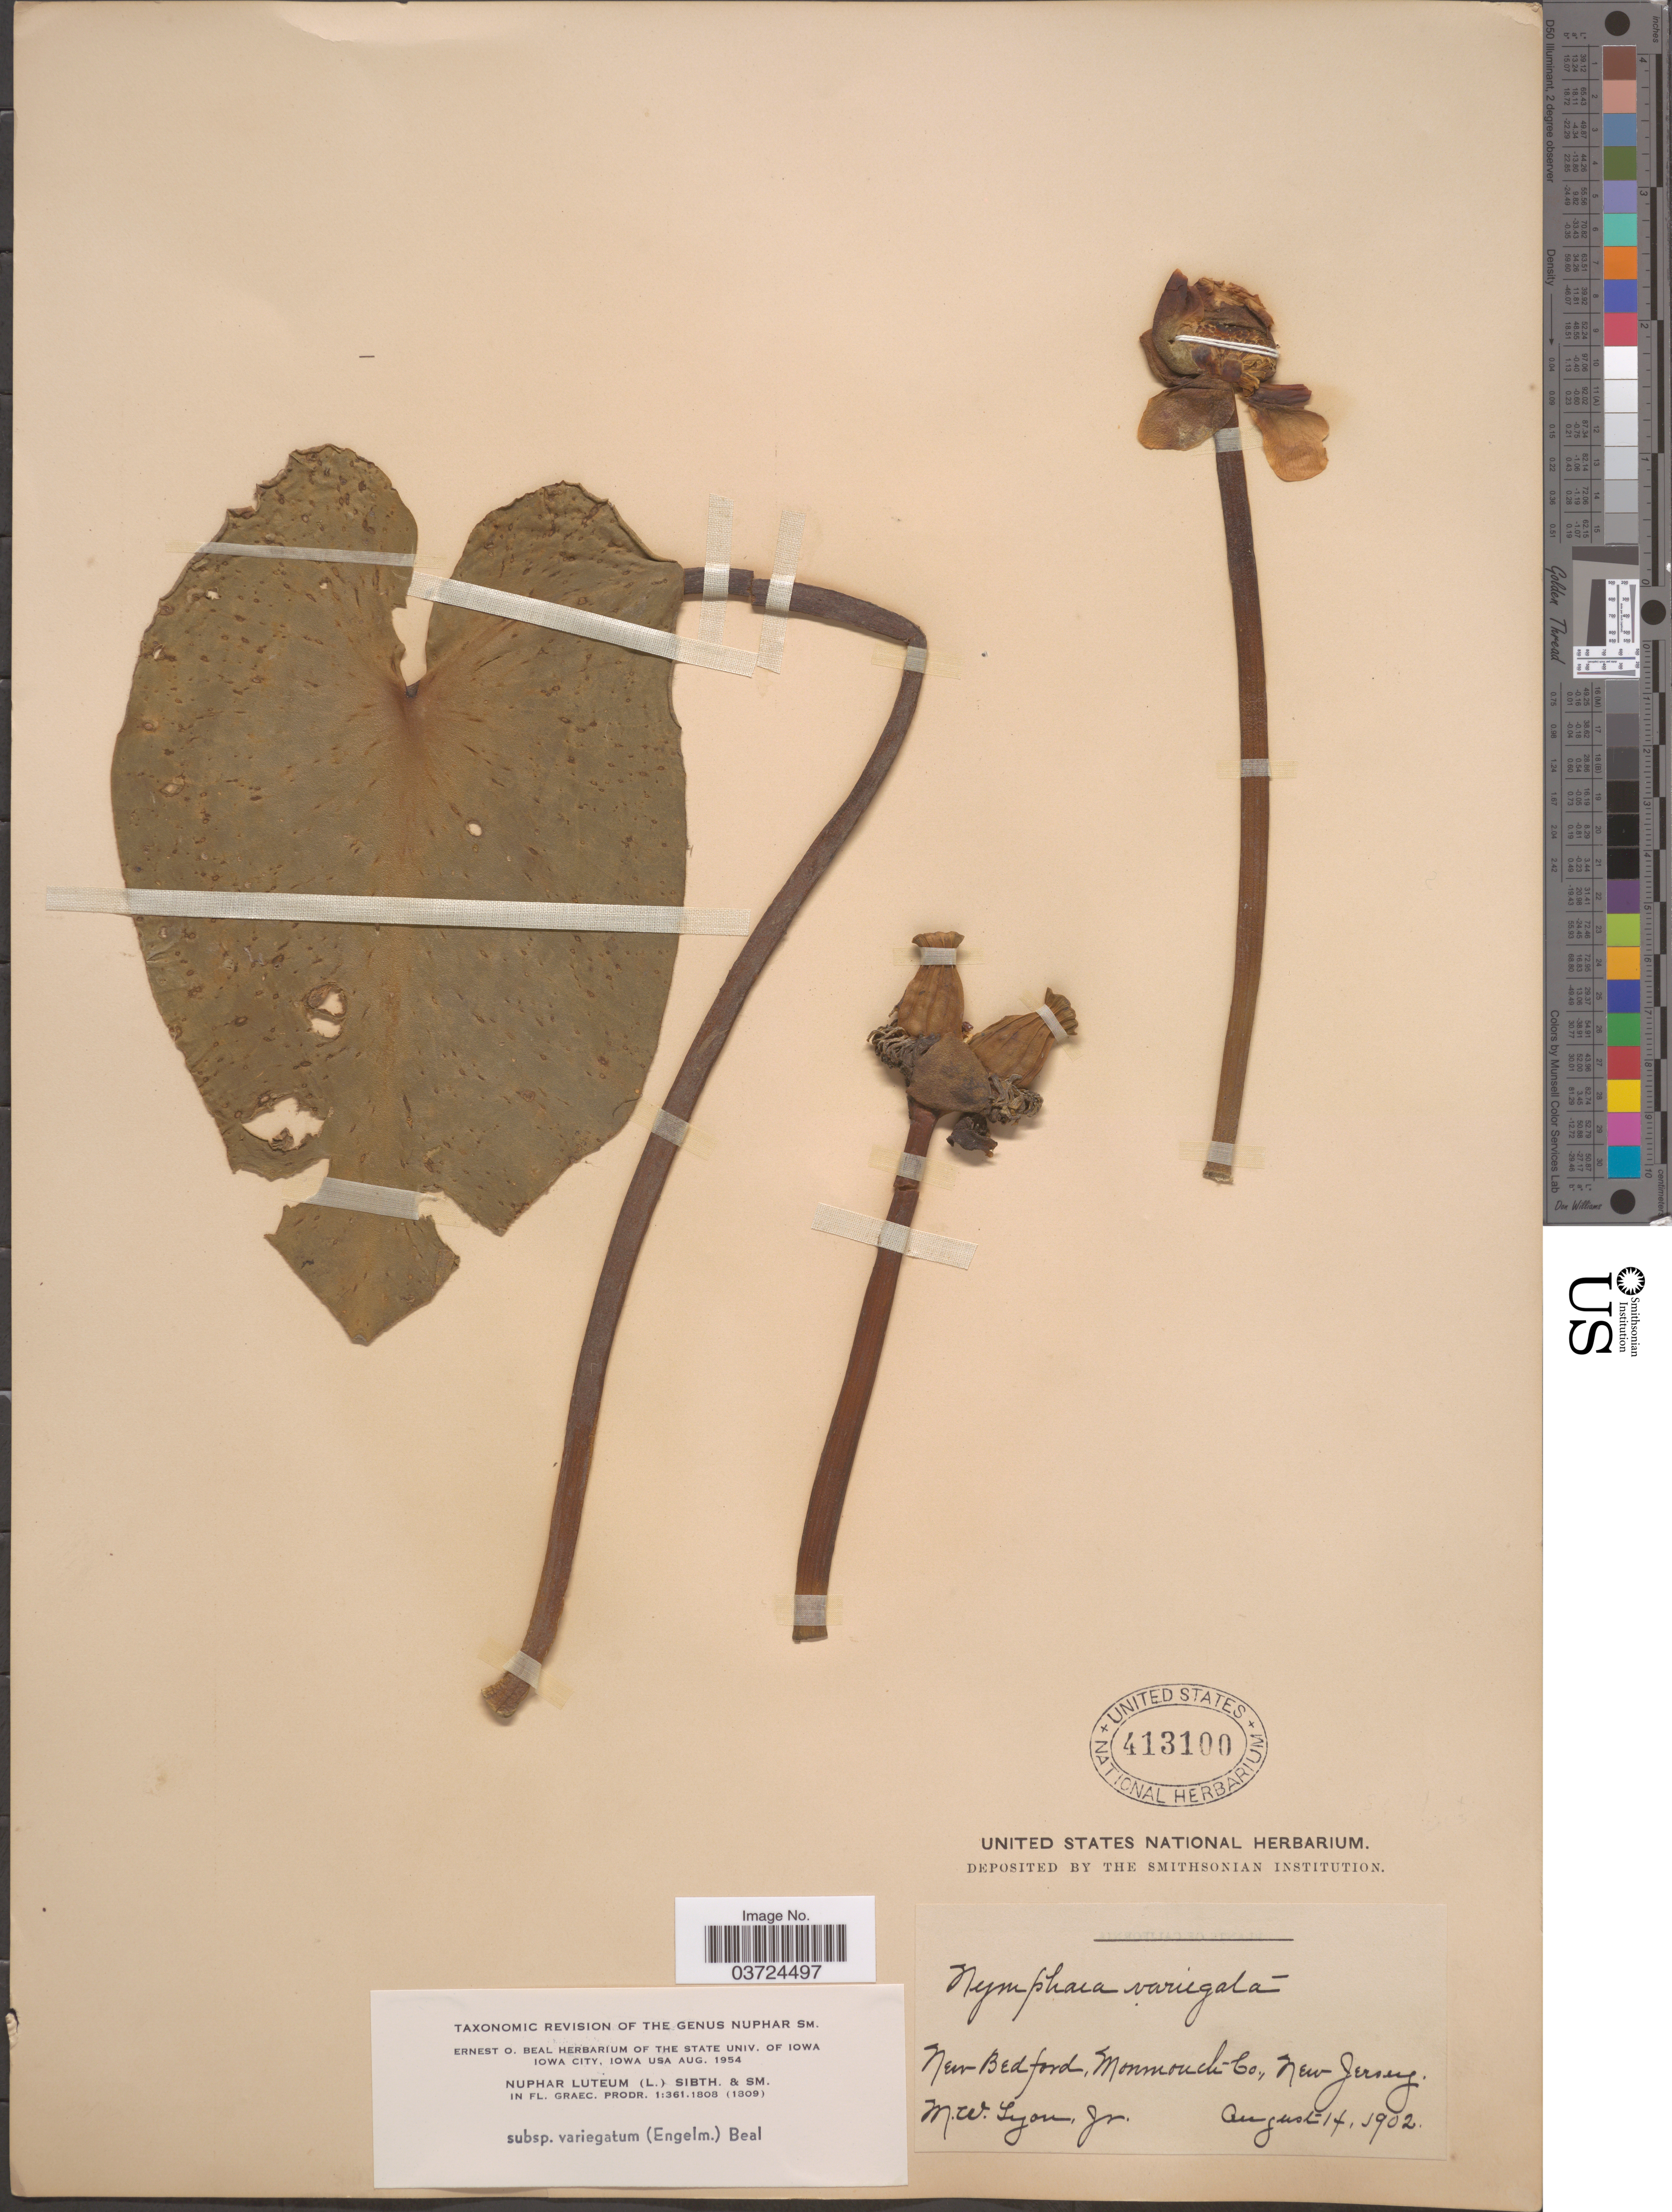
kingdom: Plantae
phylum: Tracheophyta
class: Magnoliopsida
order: Nymphaeales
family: Nymphaeaceae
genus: Nuphar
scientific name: Nuphar lutea subsp. variegata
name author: (Engelm. ex Durand) E.O. Beal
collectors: M. Lyon Jr.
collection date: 1902-08-14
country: United States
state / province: New Jersey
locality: New Bedford, Monmouth Co.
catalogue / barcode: US 413100